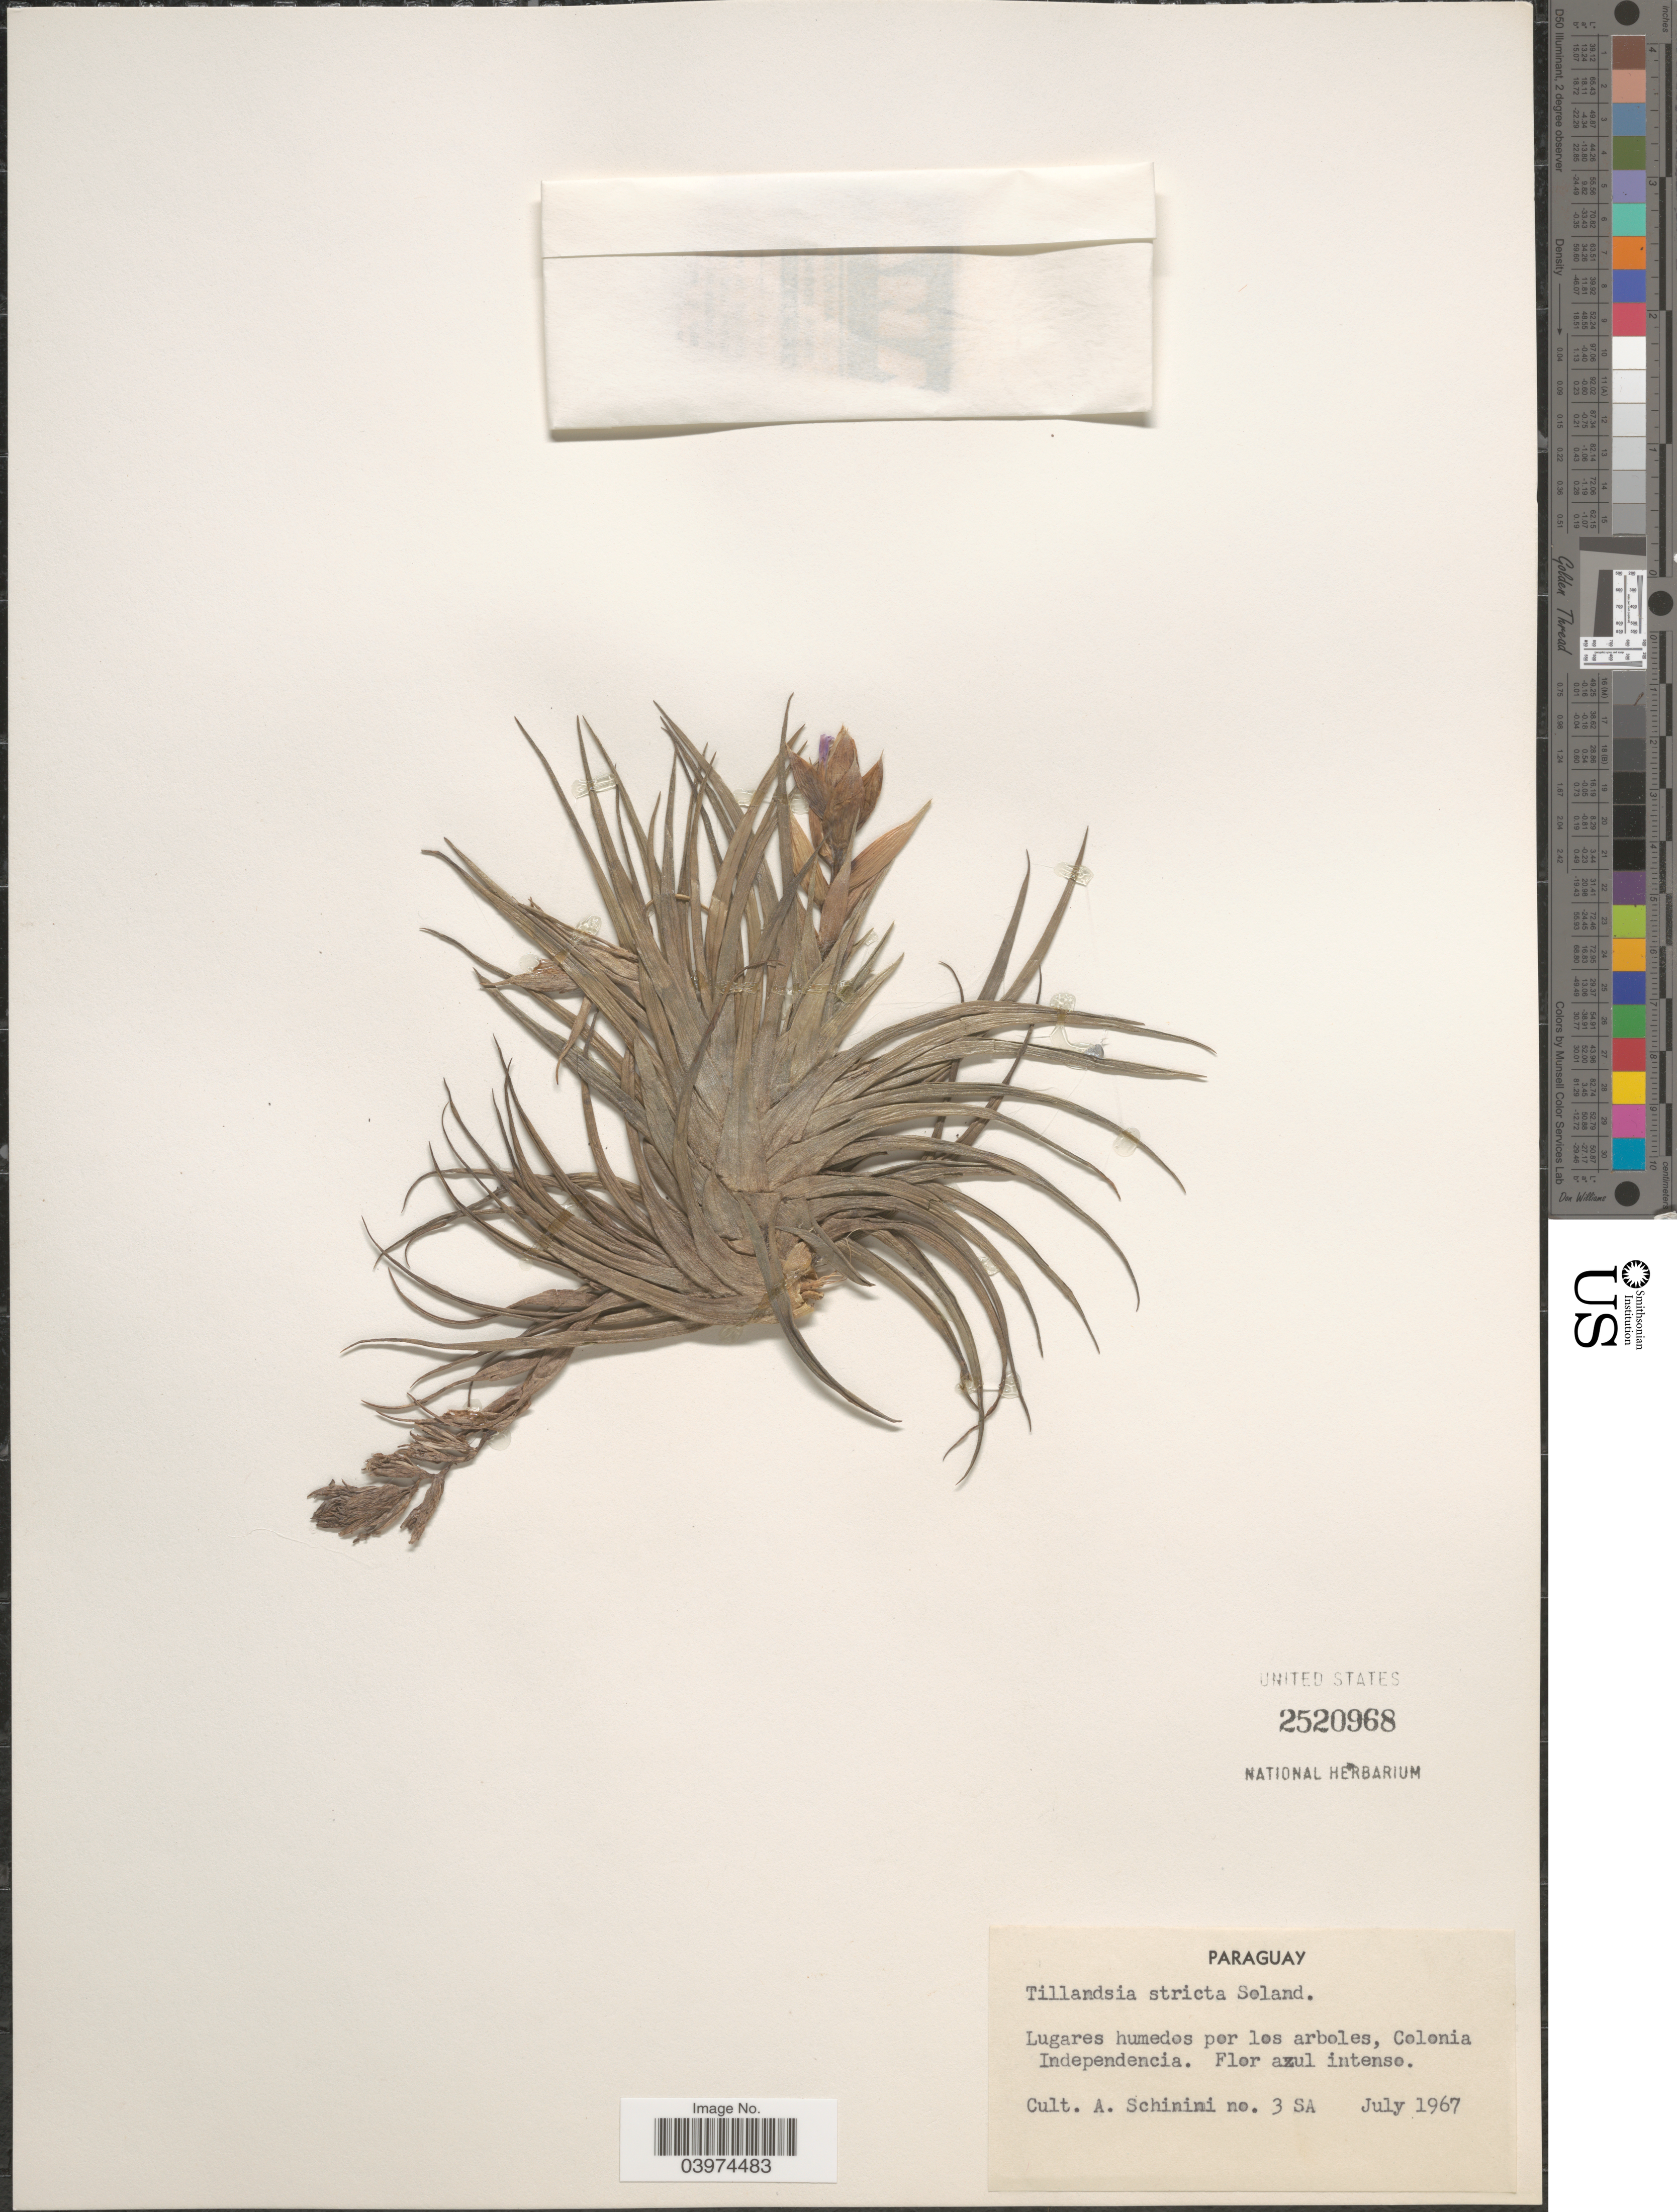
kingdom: Plantae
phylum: Tracheophyta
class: Liliopsida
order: Poales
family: Bromeliaceae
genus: Tillandsia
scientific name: Tillandsia stricta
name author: Sol. ex Ker Gawl.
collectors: A. Schinini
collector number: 3SA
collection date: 1967-07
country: Paraguay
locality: Lugares humedos por los arboles, Colona Independencia.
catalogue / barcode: US 2520968